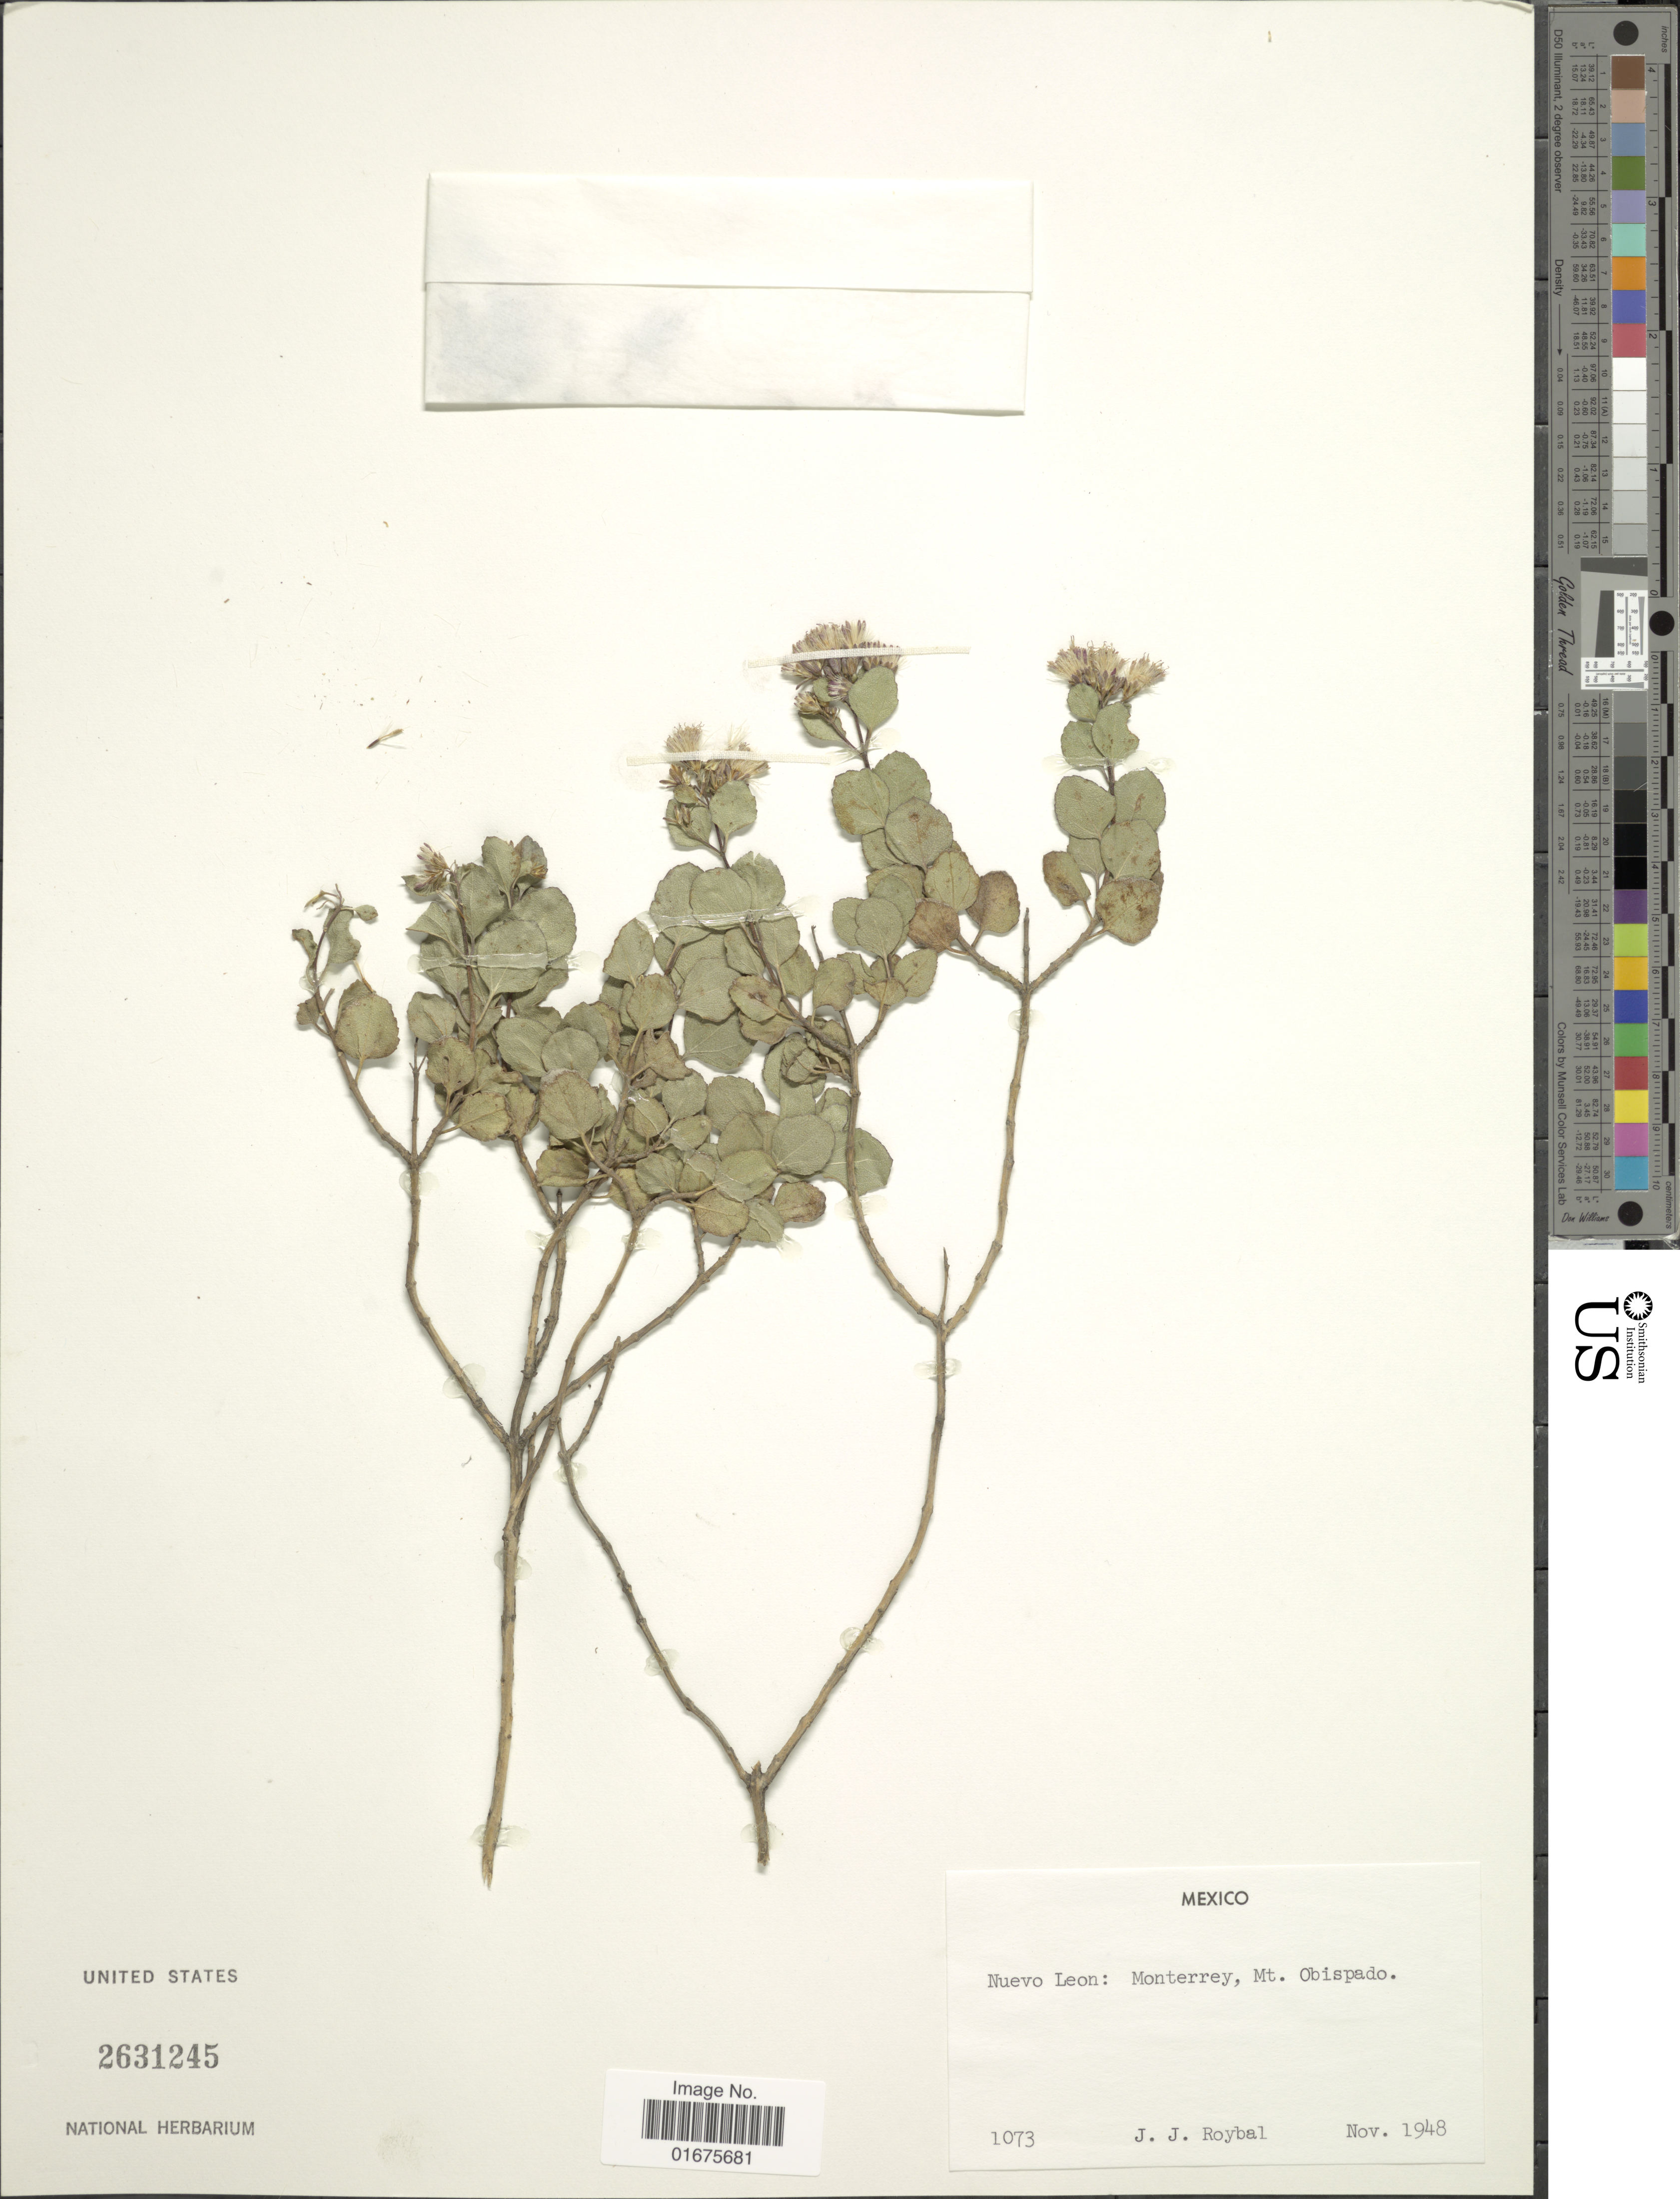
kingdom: Plantae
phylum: Tracheophyta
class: Magnoliopsida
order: Asterales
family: Asteraceae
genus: Ageratina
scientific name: Ageratina calophylla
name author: (B.L. Rob.) R.M. King & H. Rob.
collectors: J. J. Roybal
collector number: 1073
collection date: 1948-11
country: Mexico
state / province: Nuevo León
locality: Monterrey, Mt. Obispado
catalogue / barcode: US 2631245